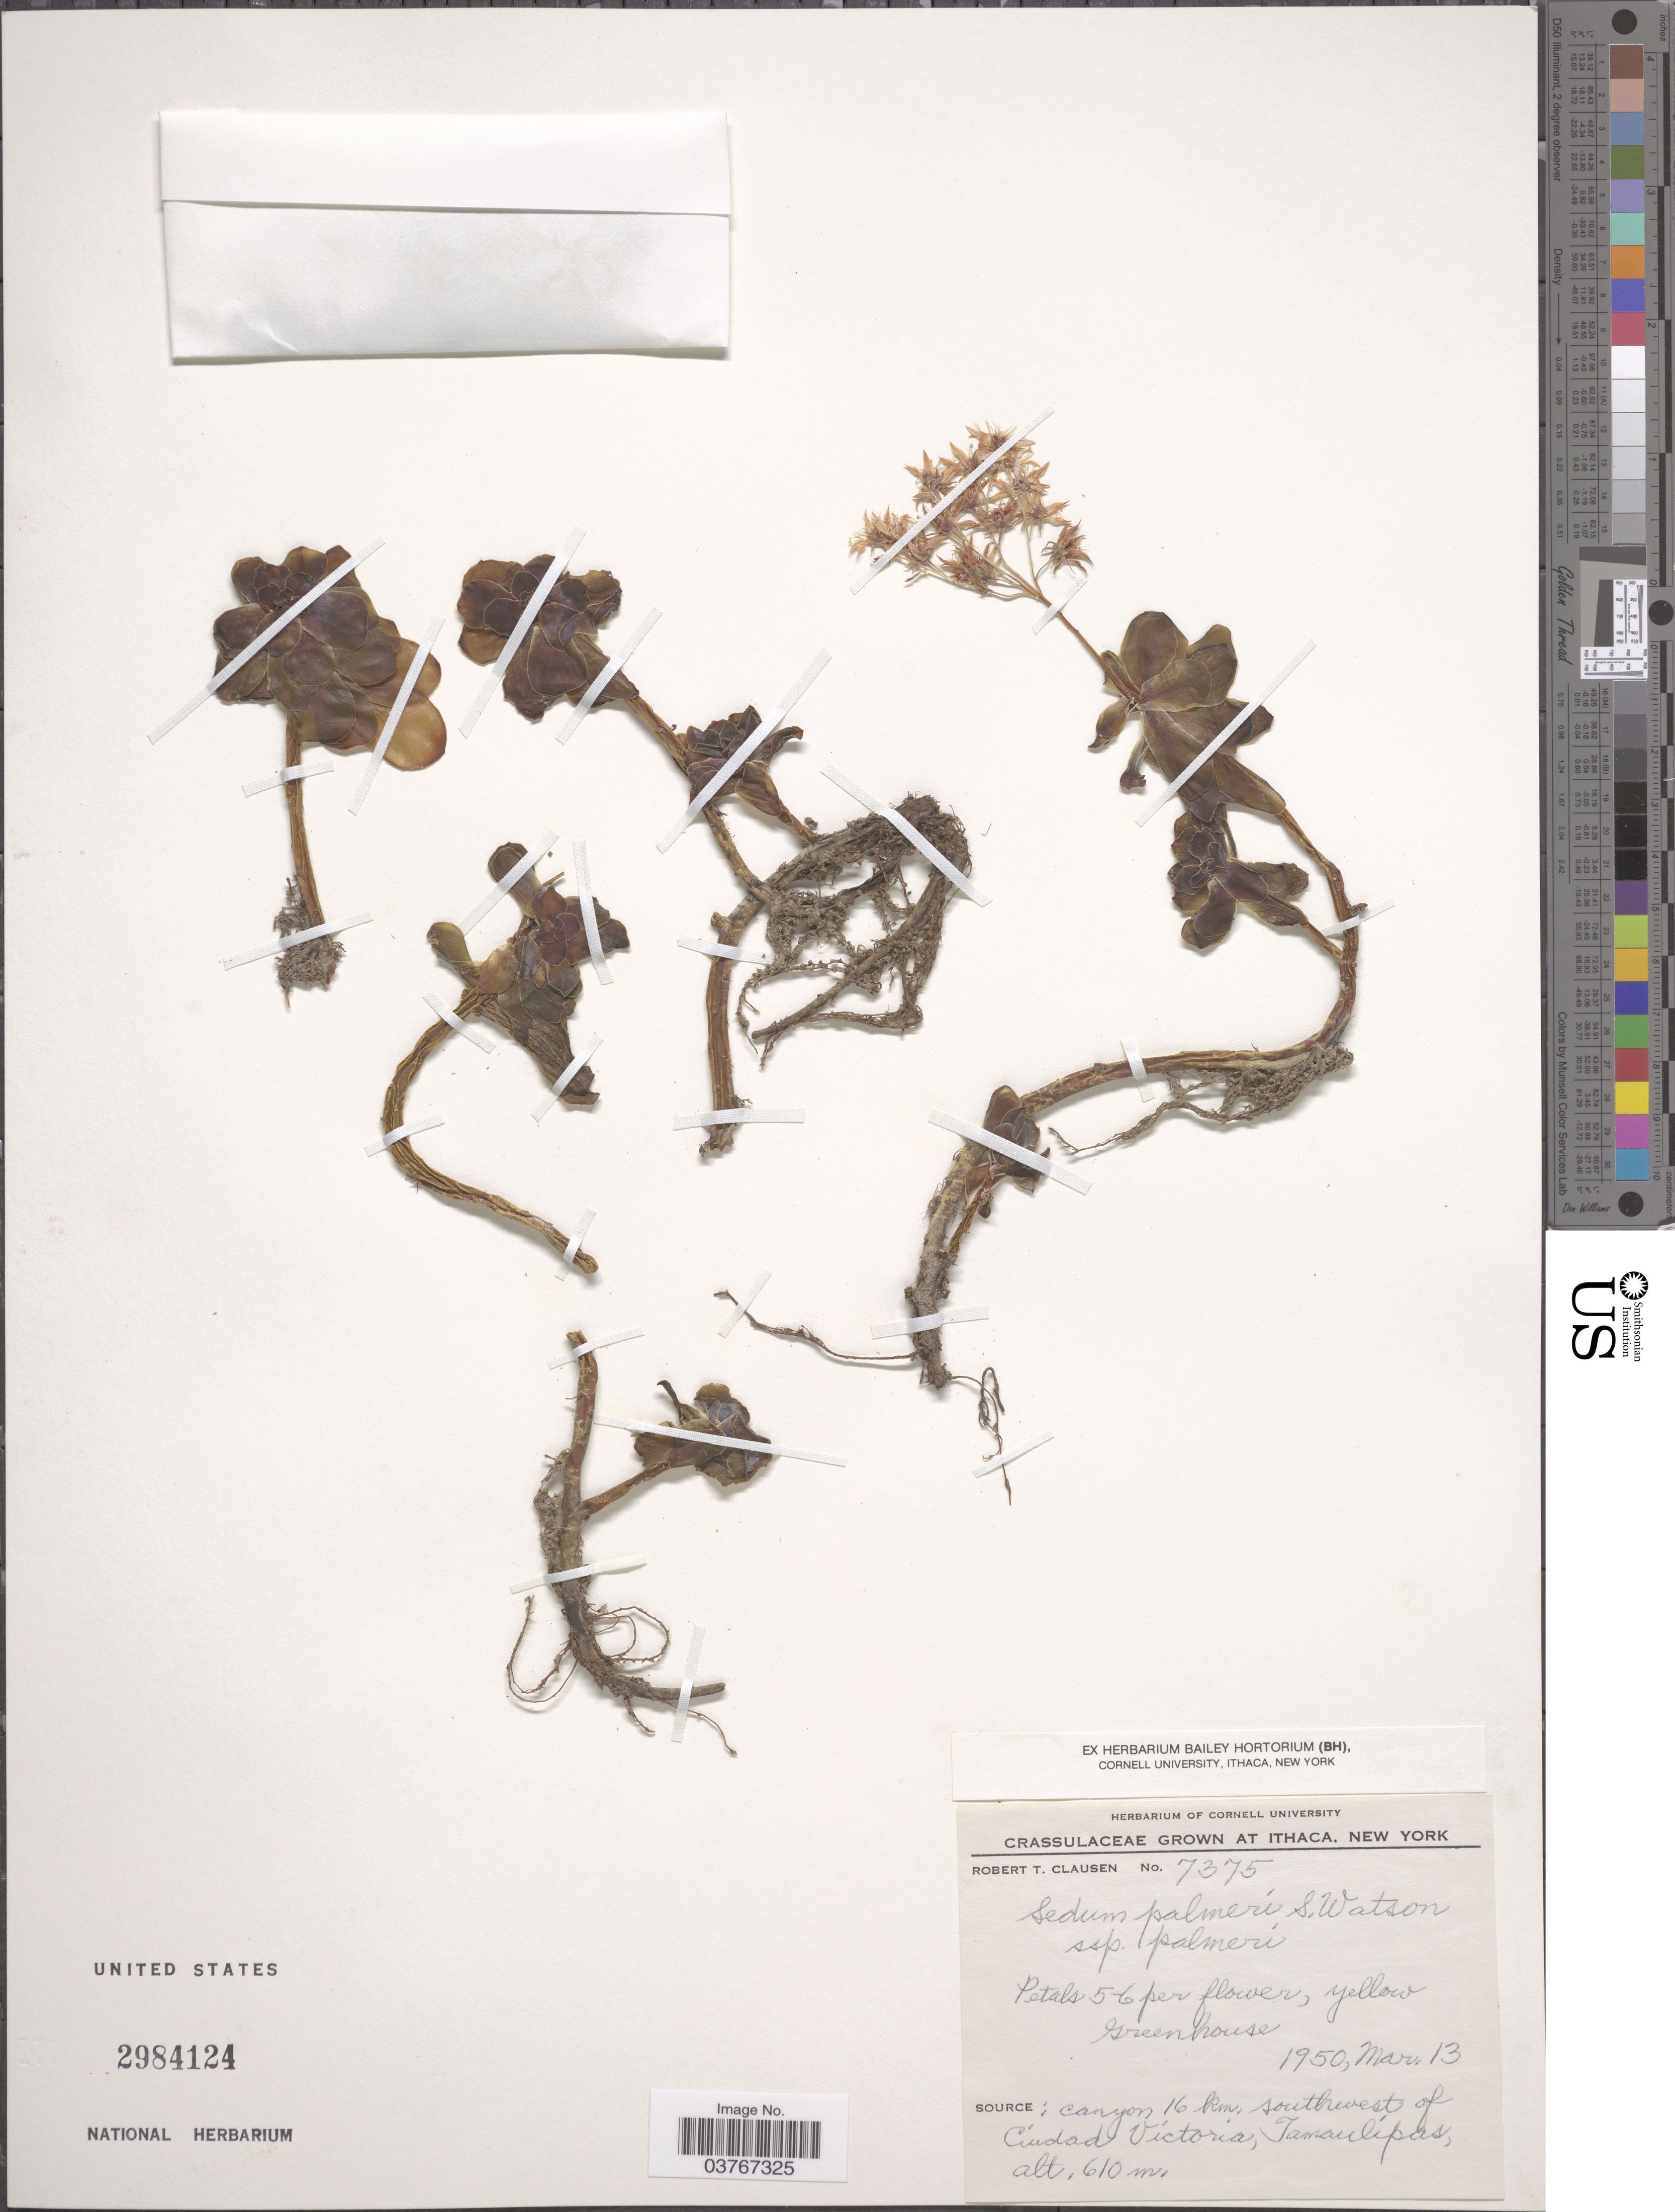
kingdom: Plantae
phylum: Tracheophyta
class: Magnoliopsida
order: Saxifragales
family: Crassulaceae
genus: Sedum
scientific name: Sedum palmeri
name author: S. Watson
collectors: R. T. Clausen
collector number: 7375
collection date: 1950-03-13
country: United States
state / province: New York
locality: Ithaca. Greenhouse.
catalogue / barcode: US 2984124